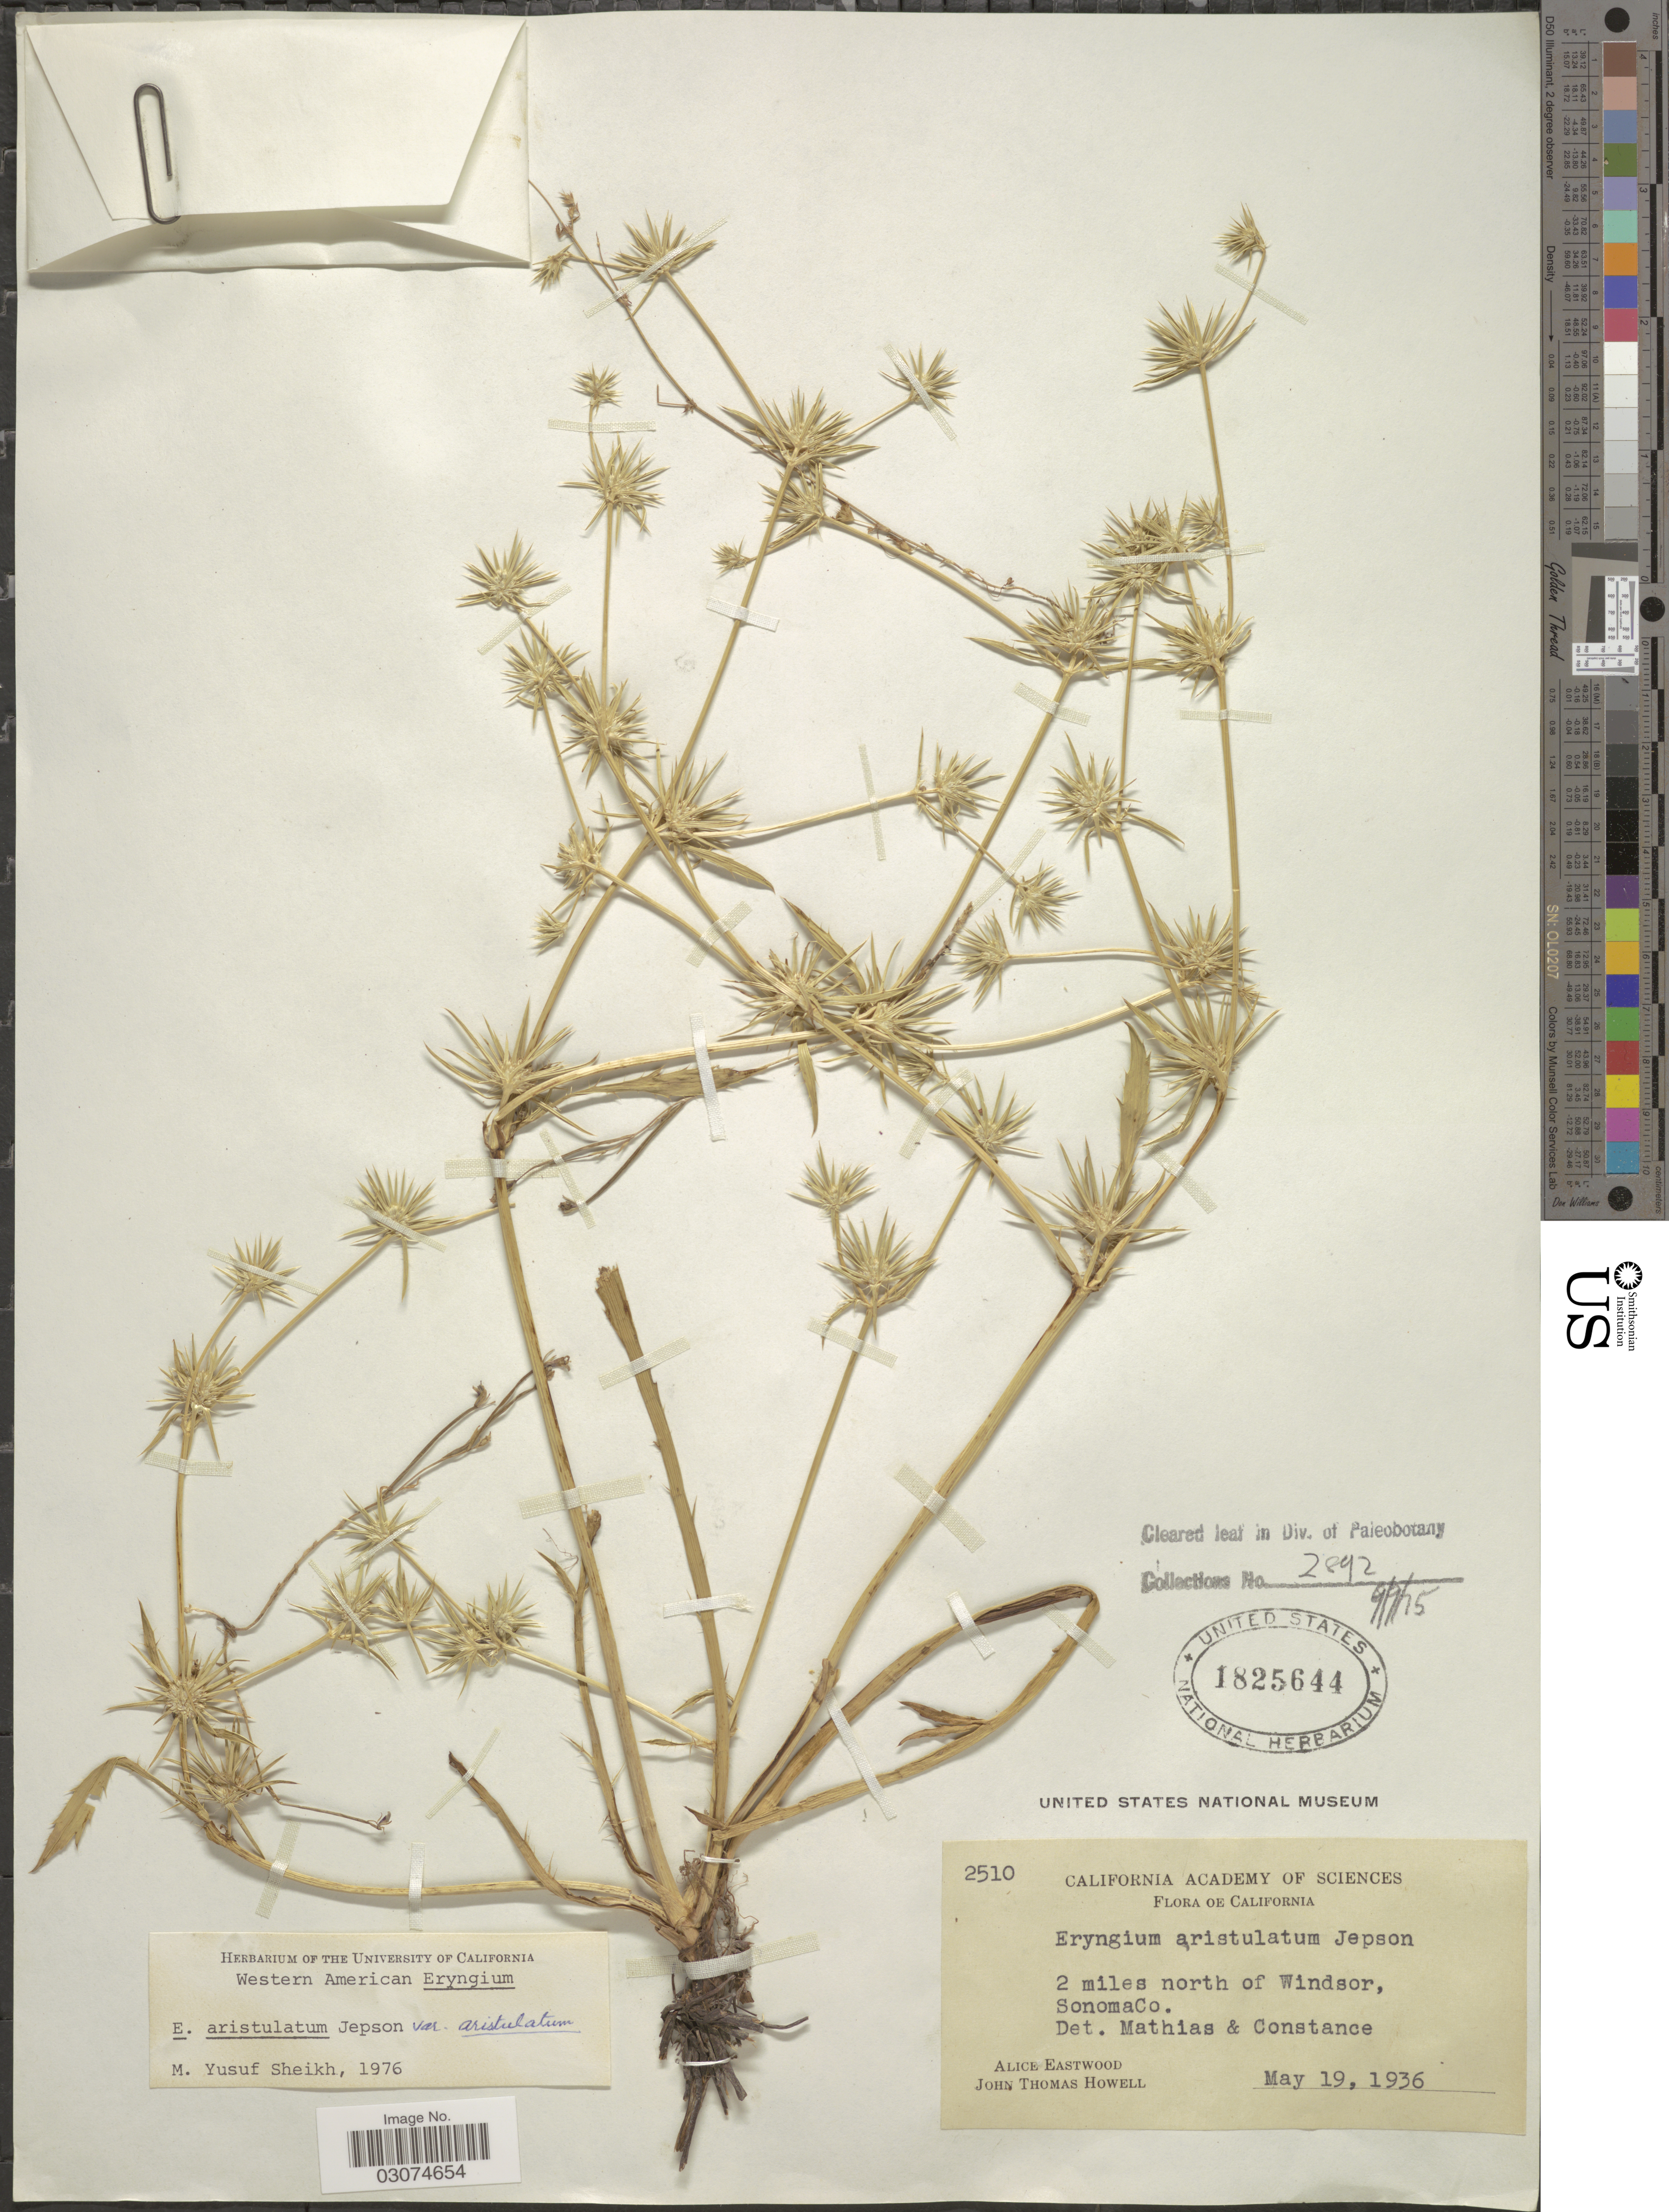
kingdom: Plantae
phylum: Tracheophyta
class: Magnoliopsida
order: Apiales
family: Apiaceae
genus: Eryngium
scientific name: Eryngium aristulatum var. aristulatum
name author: Jeps.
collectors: A. Eastwood & J. T. Howell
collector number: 2510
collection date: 1936-05-19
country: United States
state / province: California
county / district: Sonoma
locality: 2 miles north of Windsor, Sonoma Co.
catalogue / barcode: US 1825644